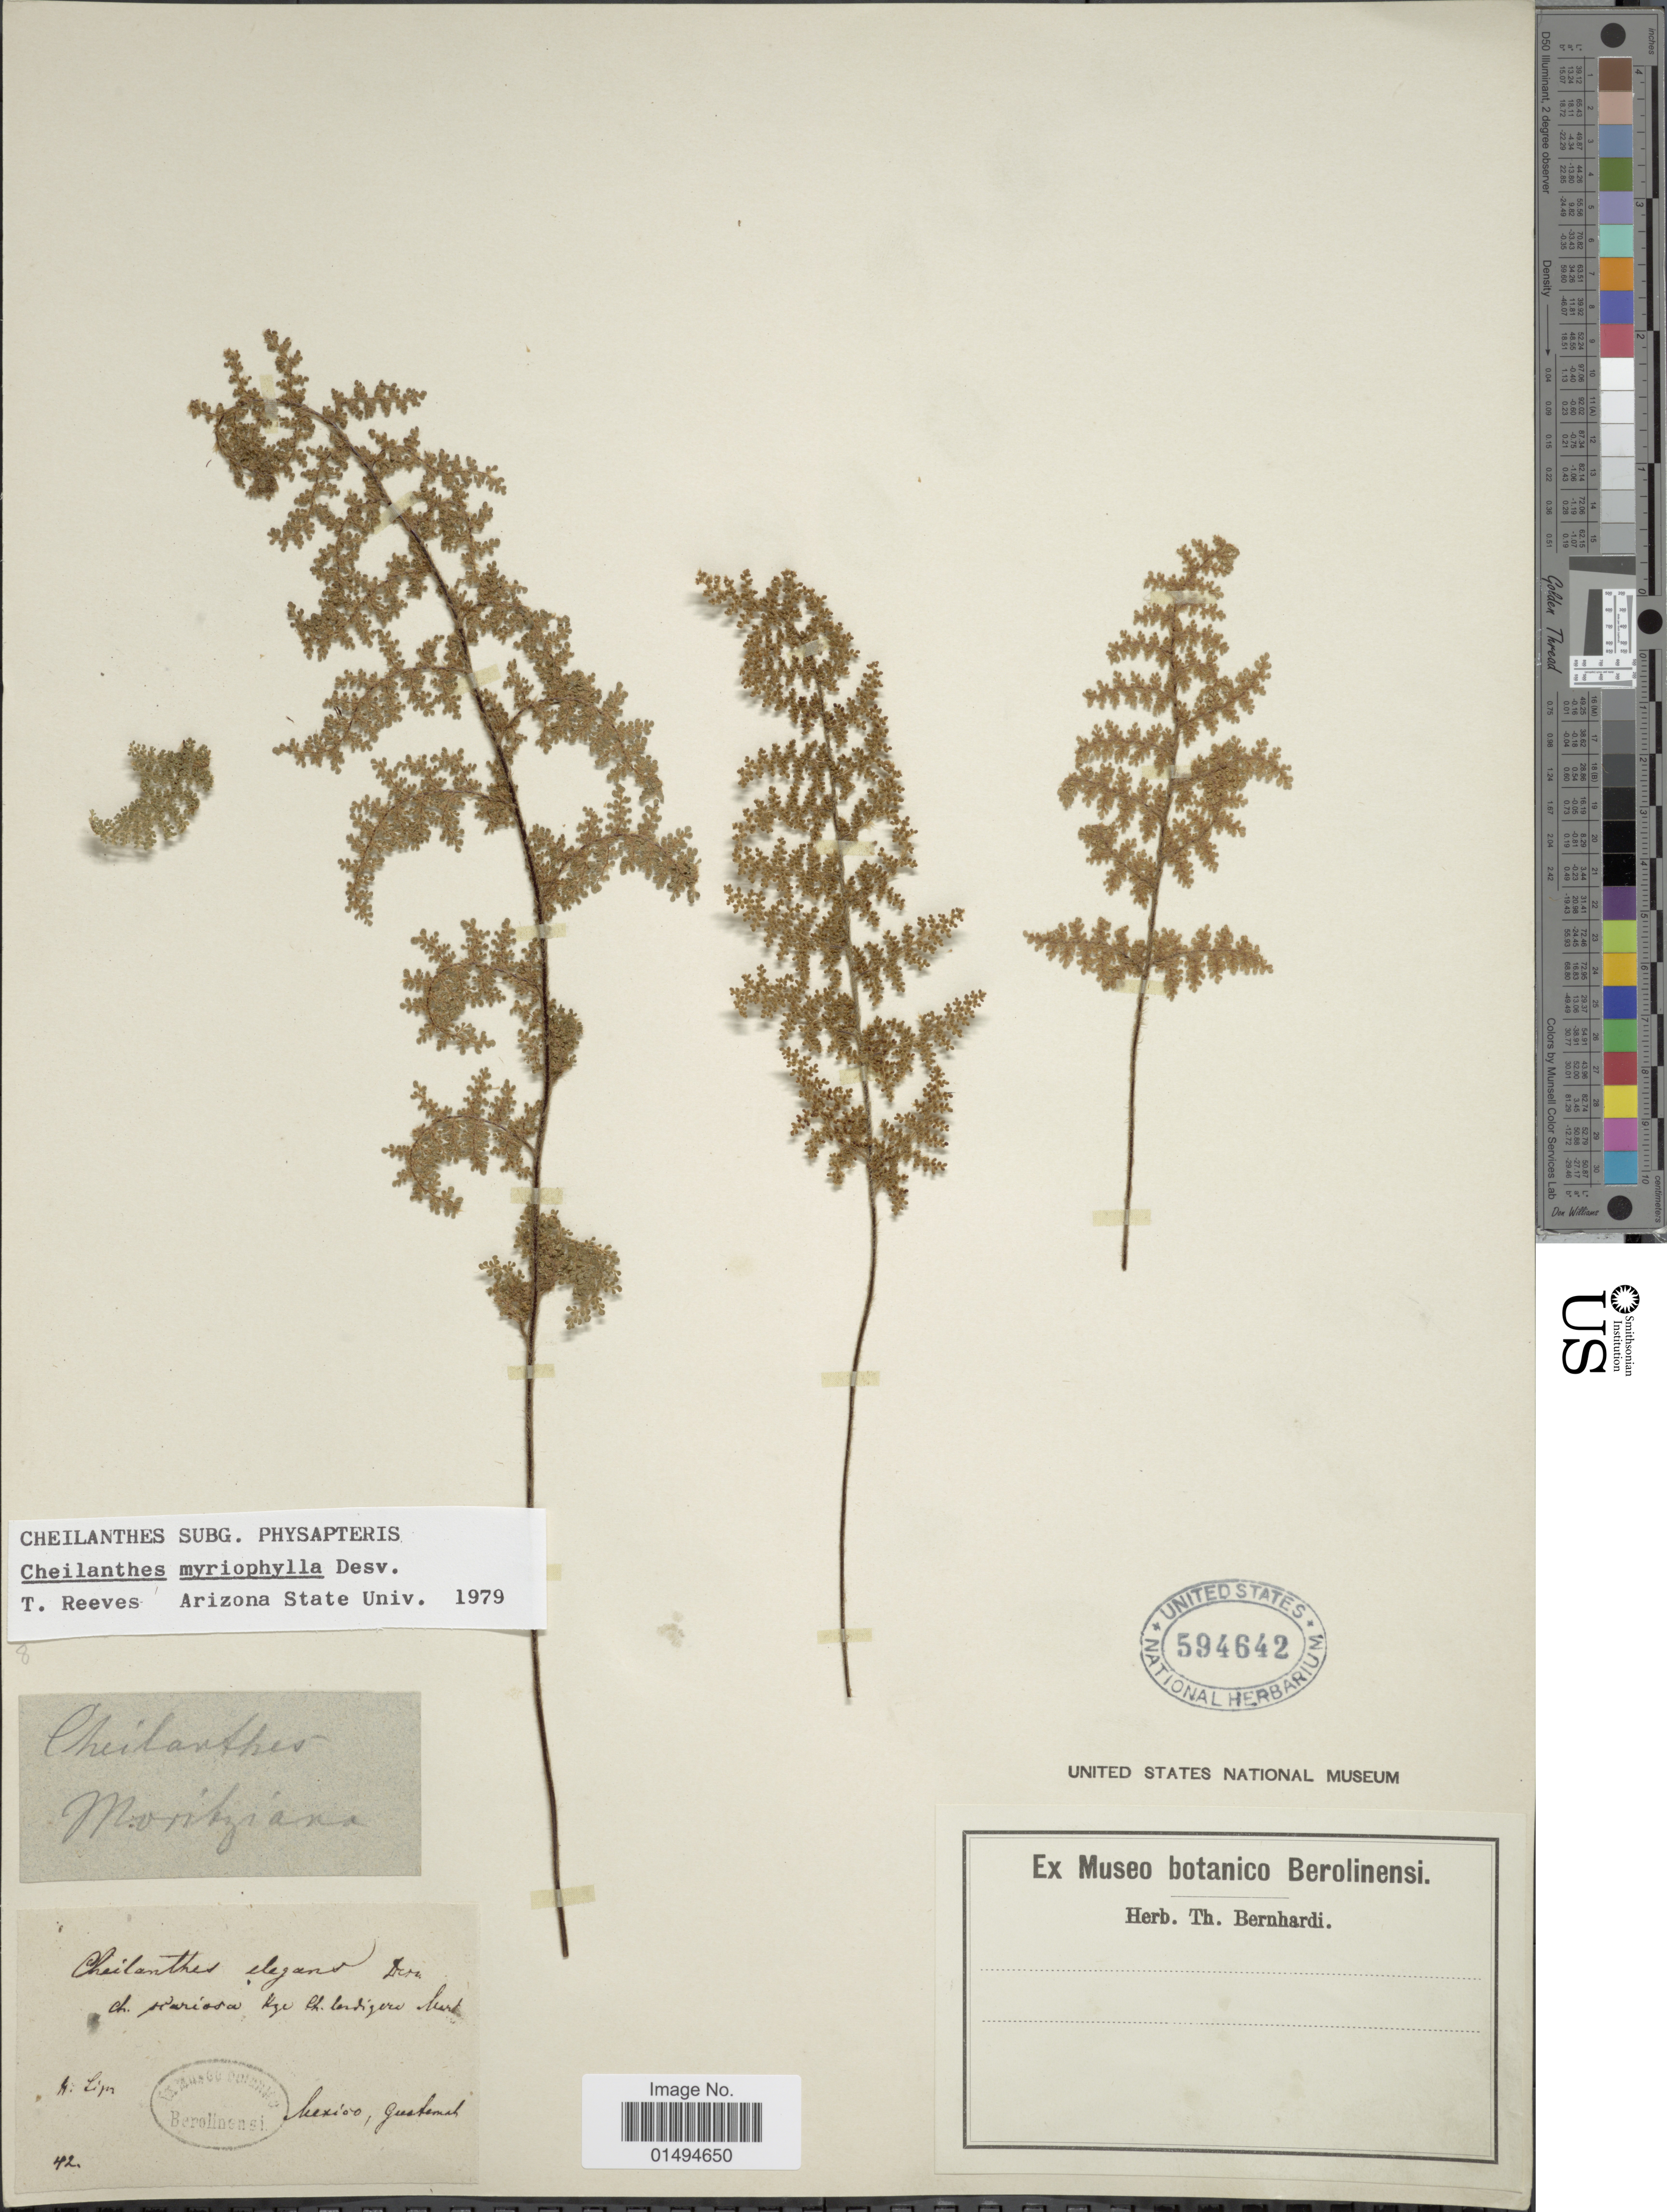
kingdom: Plantae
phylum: Tracheophyta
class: Polypodiopsida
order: Polypodiales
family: Pteridaceae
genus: Myriopteris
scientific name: Myriopteris myriophylla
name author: (Desv.) J. Sm.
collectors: ex herb. Bernhardi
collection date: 1979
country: Guatemala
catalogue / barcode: US 594642